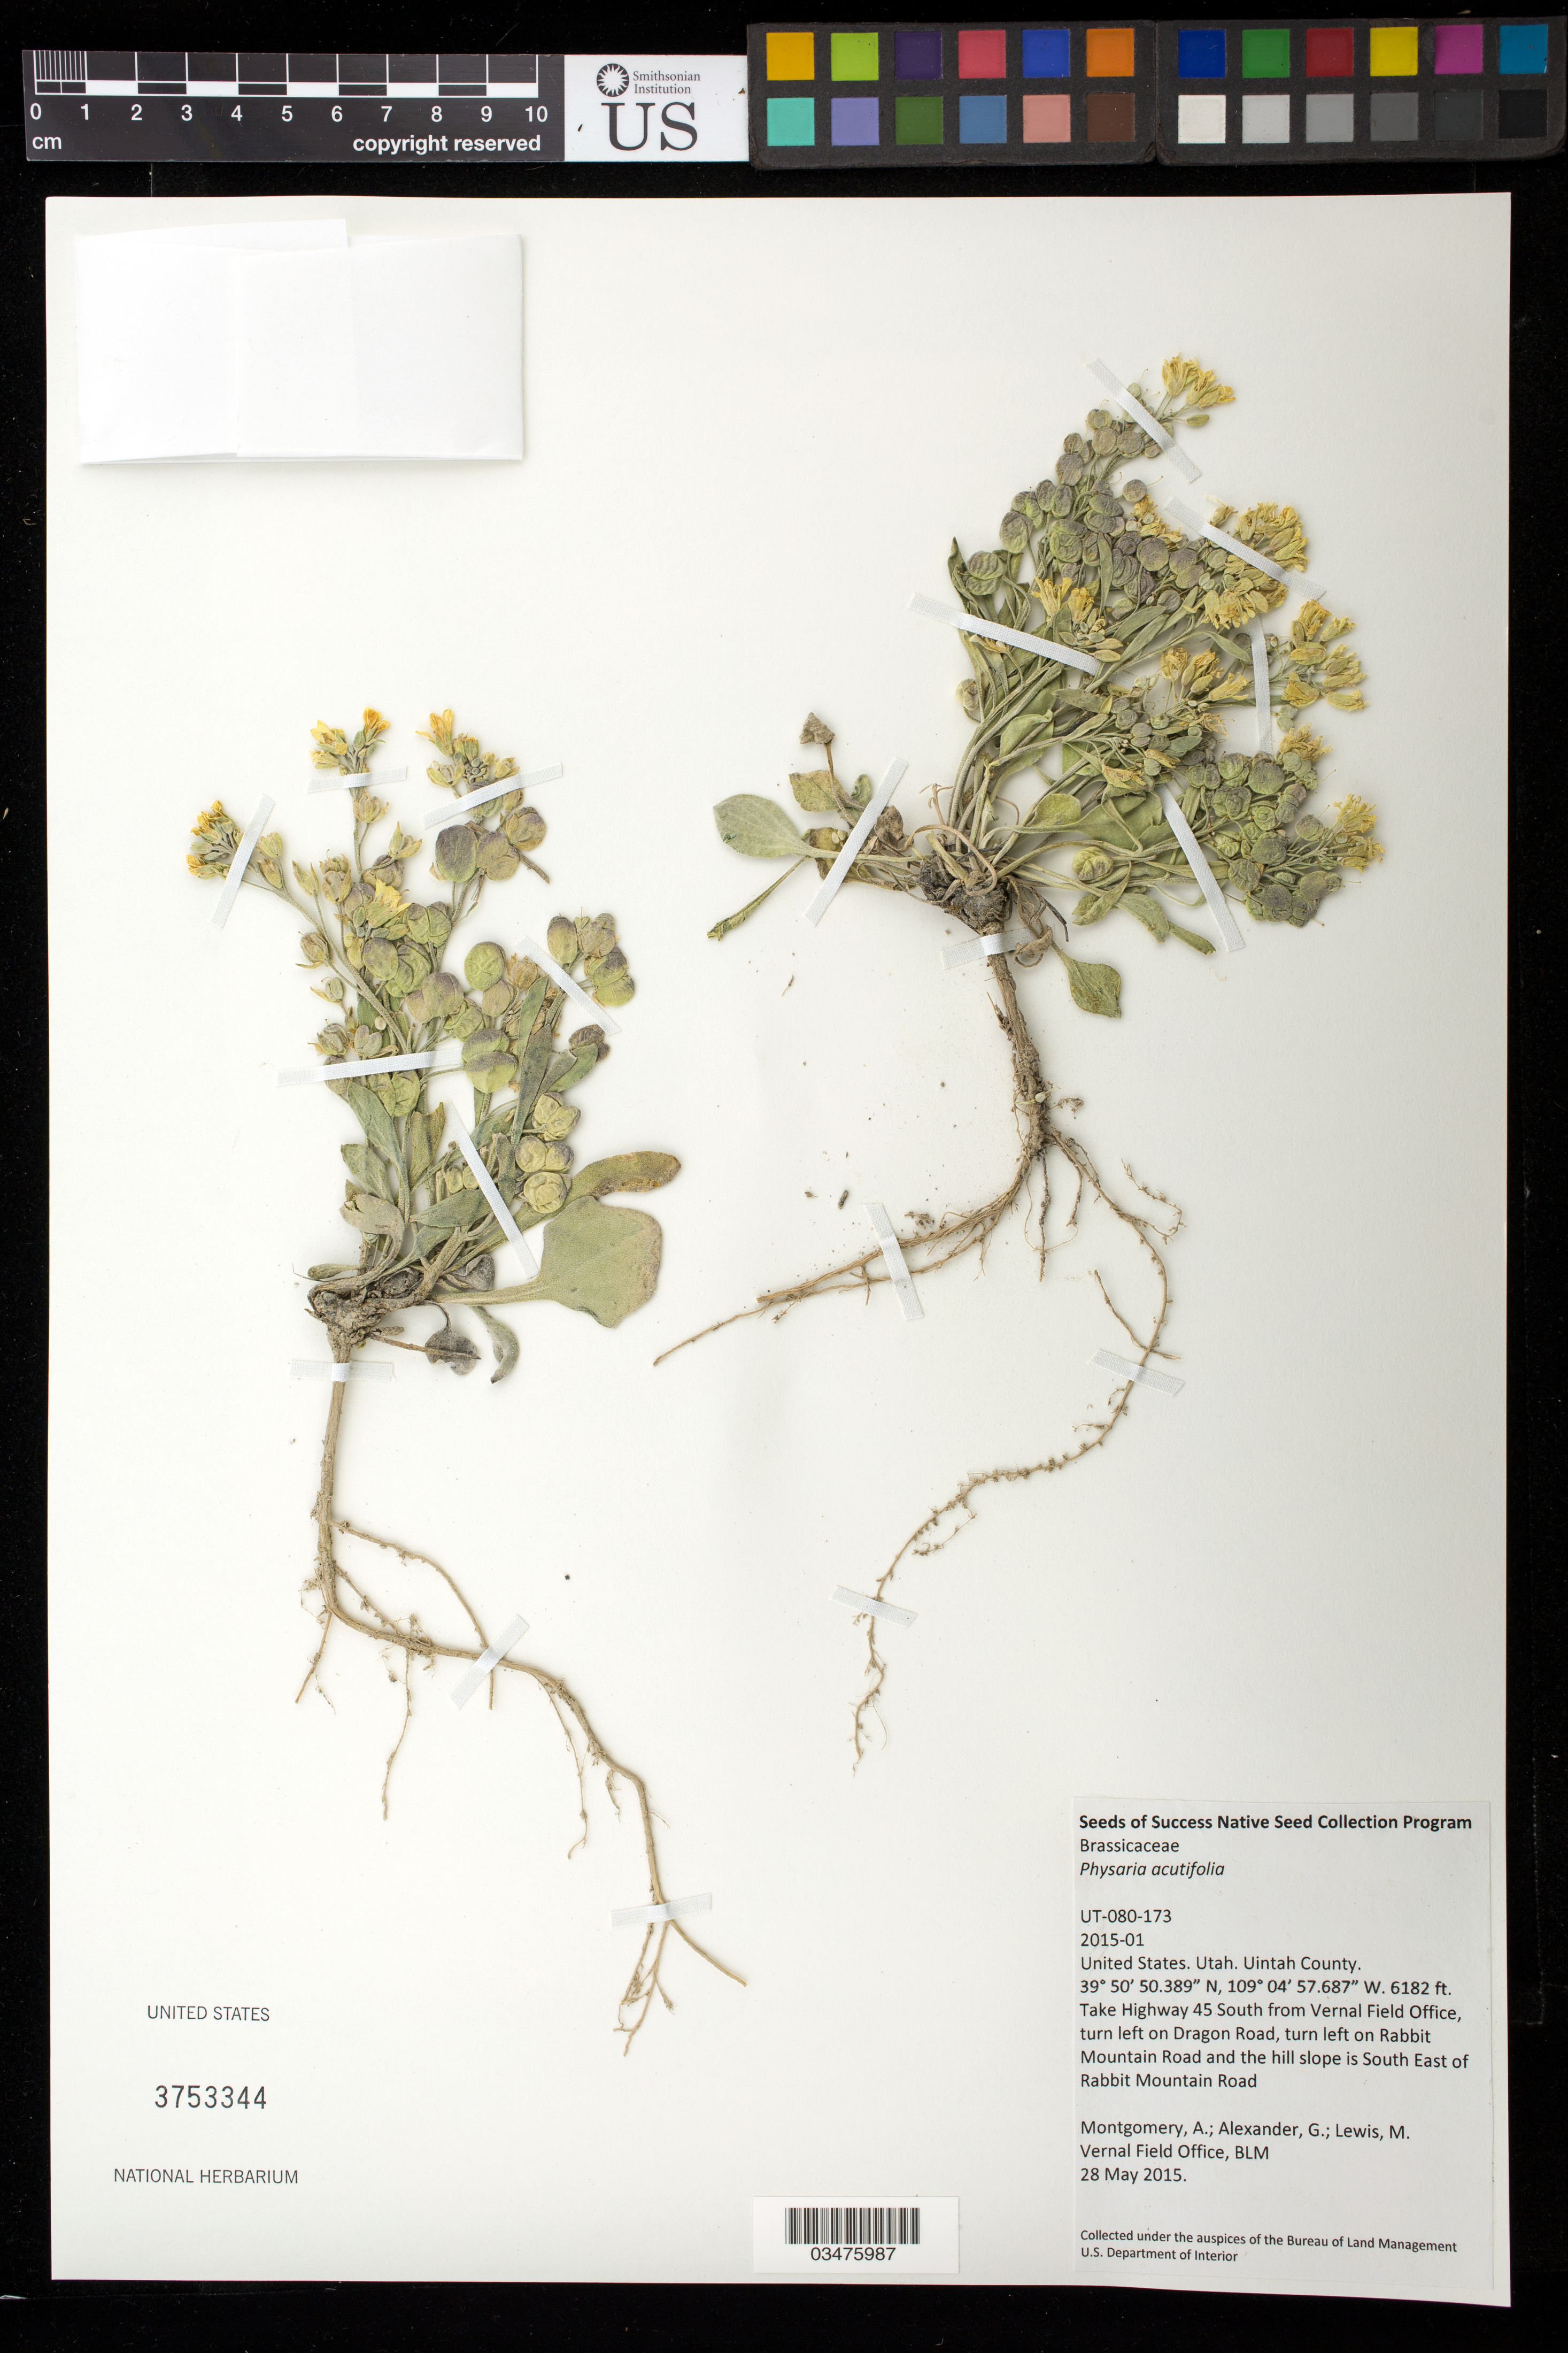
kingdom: Plantae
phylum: Tracheophyta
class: Magnoliopsida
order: Brassicales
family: Brassicaceae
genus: Physaria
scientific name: Physaria acutifolia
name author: Rydb.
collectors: A. Montgomery, G. Alexander & M. Lewis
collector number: UT-080-173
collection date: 2015-05-28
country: United States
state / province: Utah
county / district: Uintah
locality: SE of Rabbit Mountain Road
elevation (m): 1884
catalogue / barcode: US 3753344